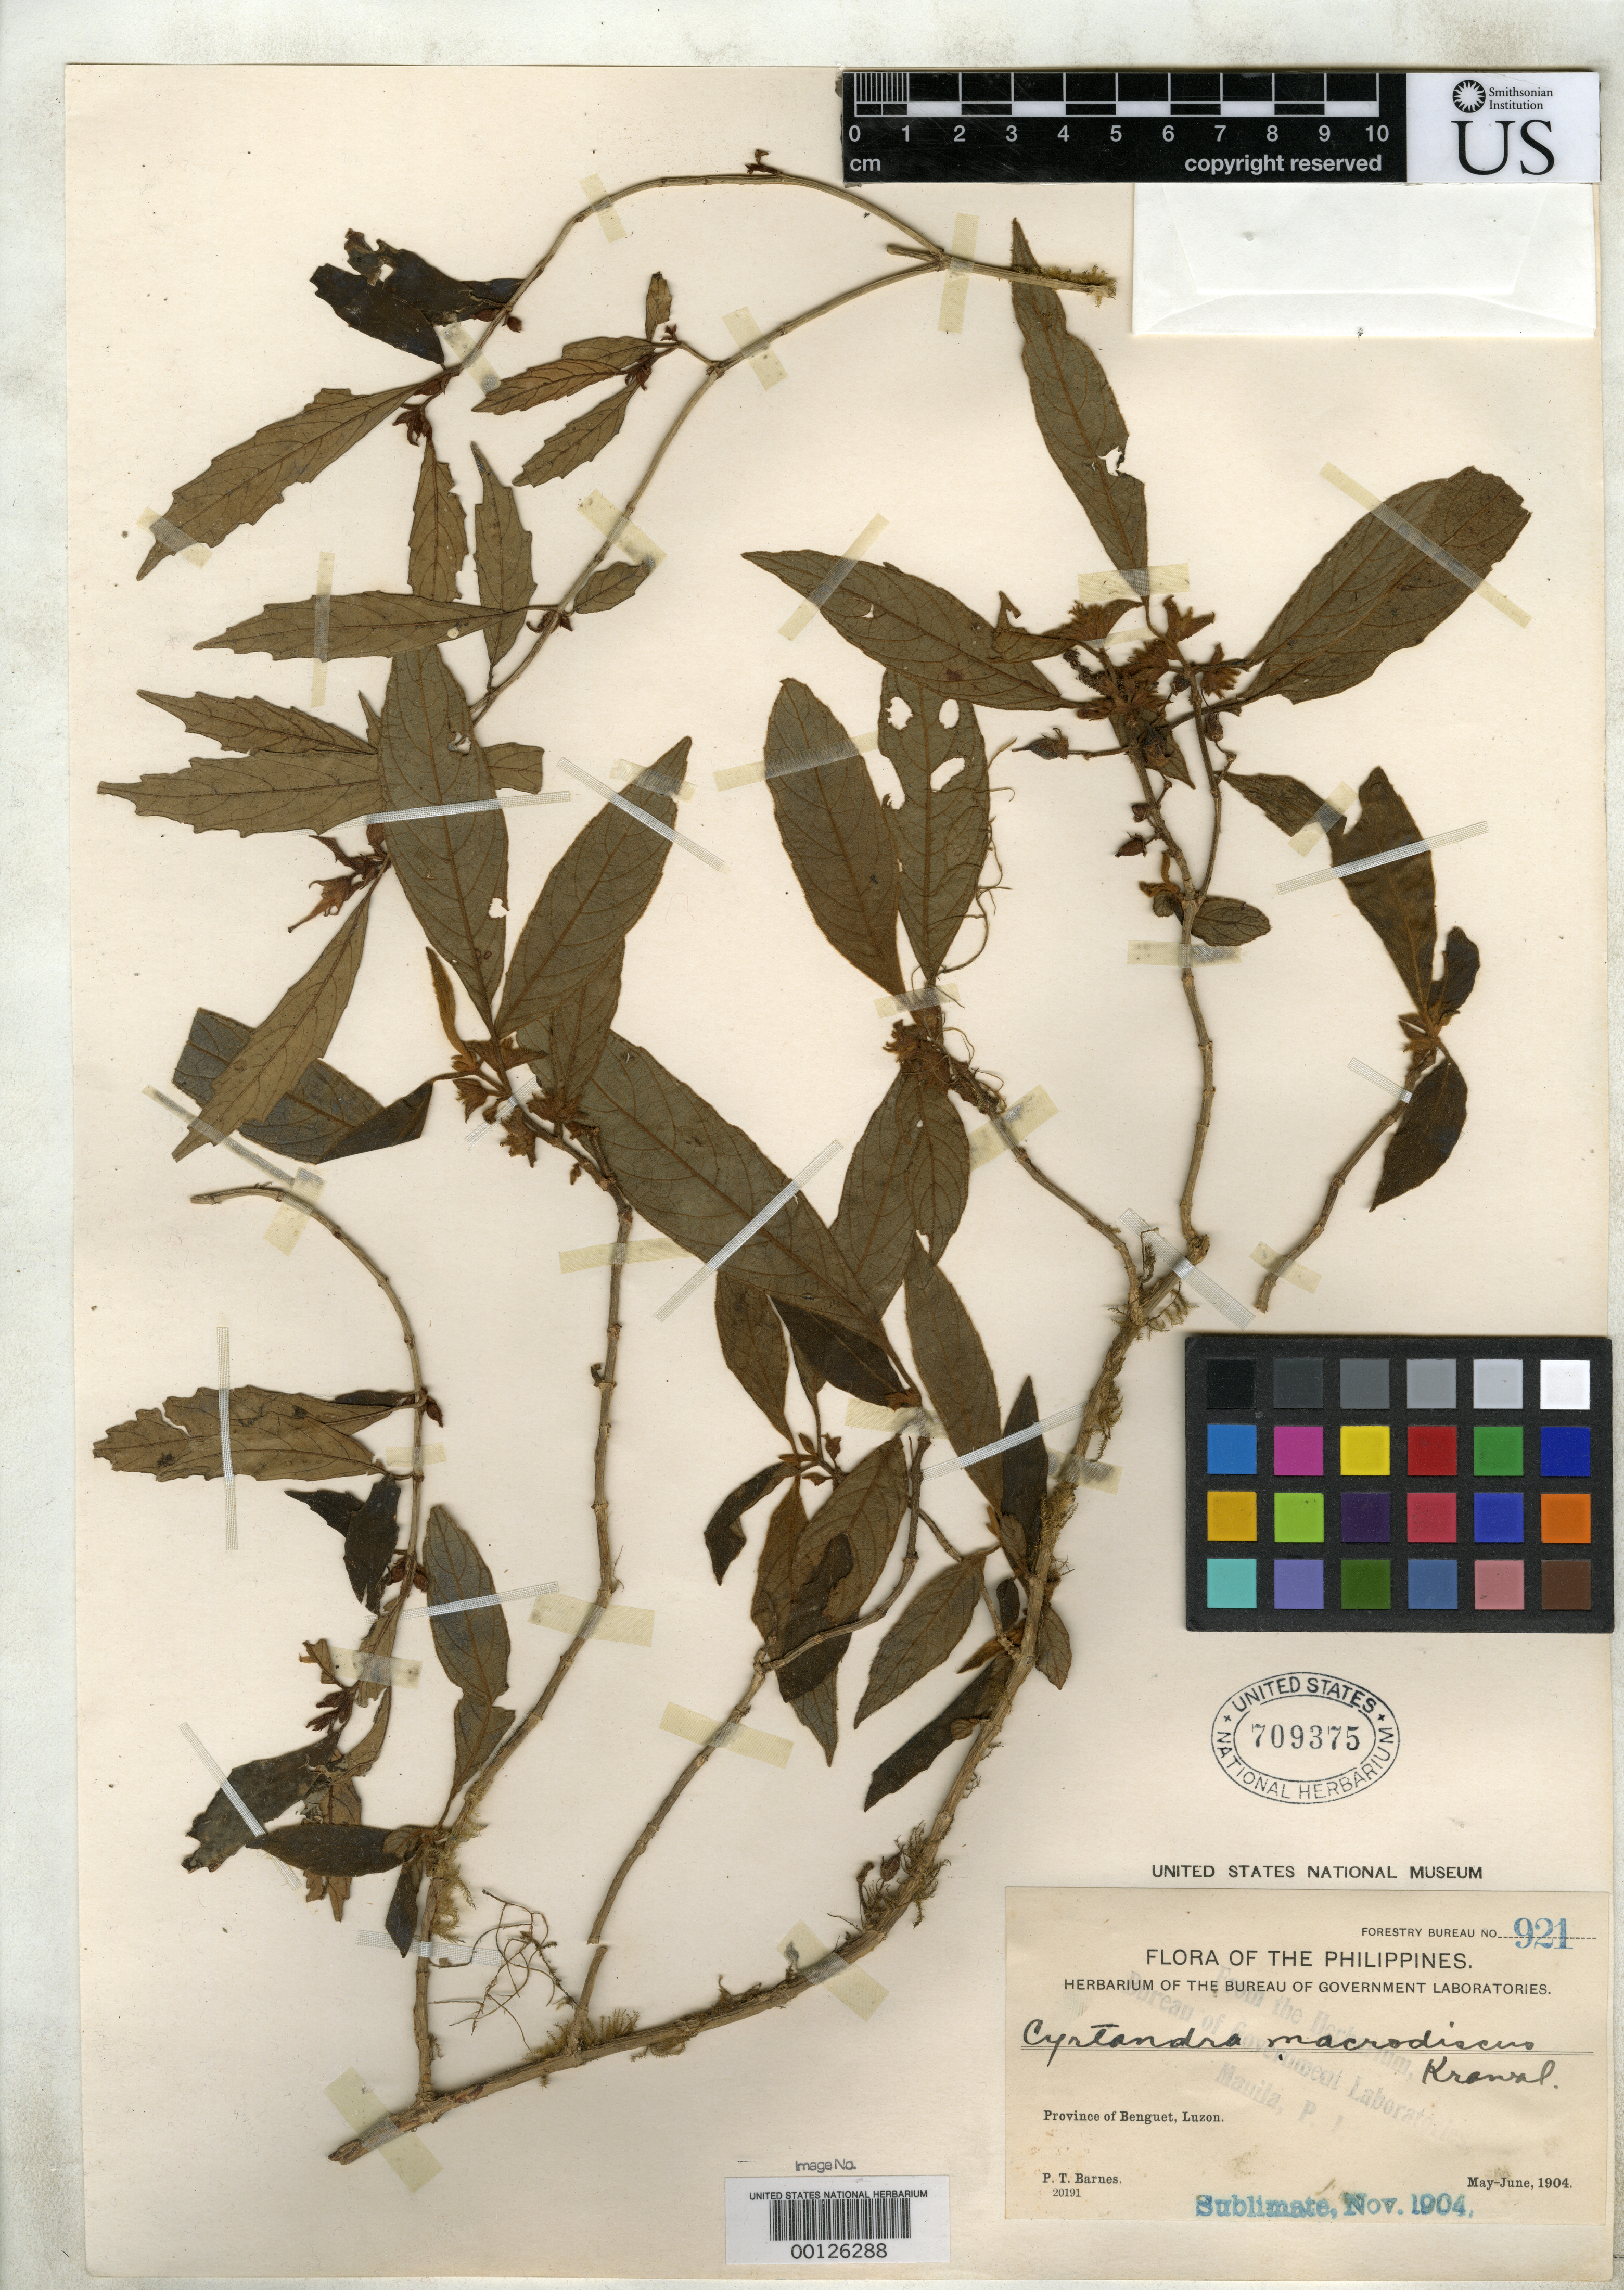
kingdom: Plantae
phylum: Tracheophyta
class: Magnoliopsida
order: Lamiales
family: Gesneriaceae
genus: Cyrtandra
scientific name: Cyrtandra macrodiscus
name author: Kraenzl.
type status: Isotype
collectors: P. Barnes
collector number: Bur. Sci. 921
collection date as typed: May 1904 to -- Jun 1904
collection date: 1904-05/1904-06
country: Philippines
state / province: Cordillera (Administrative Region)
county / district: Benguet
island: Luzon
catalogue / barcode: US 709375